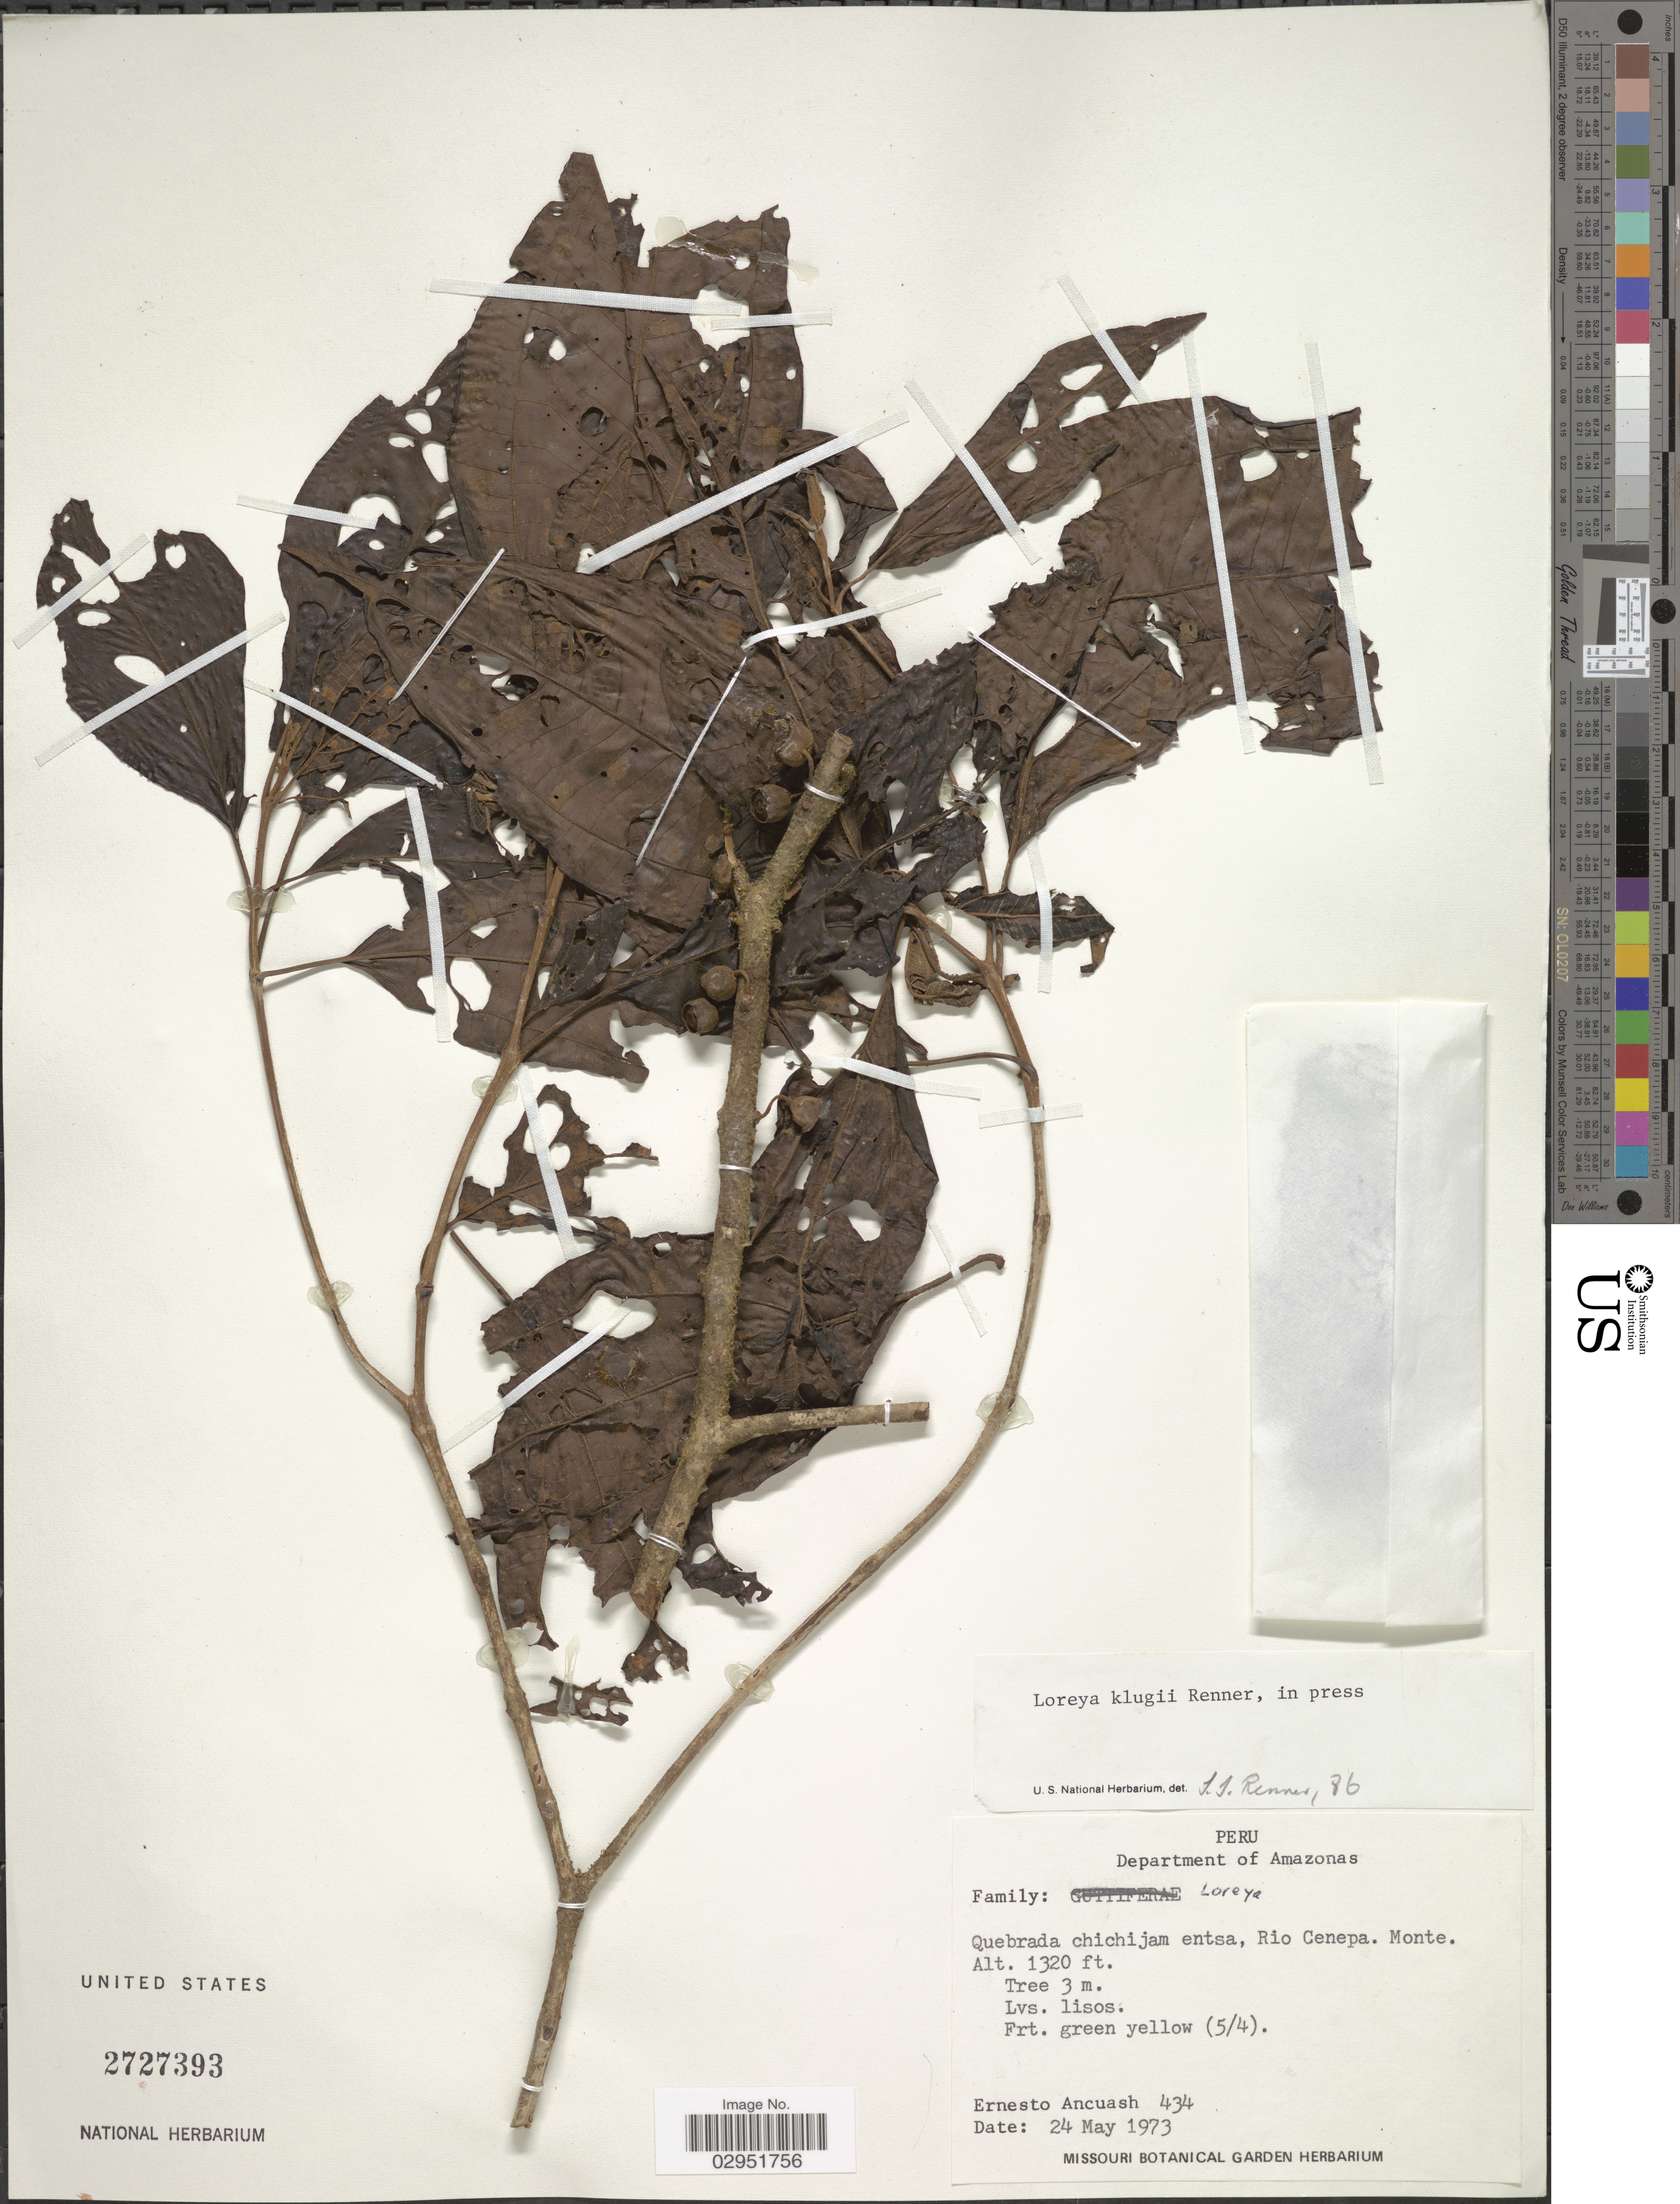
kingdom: Plantae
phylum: Tracheophyta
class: Magnoliopsida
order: Myrtales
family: Melastomataceae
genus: Bellucia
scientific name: Bellucia klugii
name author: (S.S. Renner) Penneys et al.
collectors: E. Ancuash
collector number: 434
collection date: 1973-05-24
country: Peru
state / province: Amazonas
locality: Department of Amazonas. Quebrada chichijam entsa, Rio Cenepa. Monte.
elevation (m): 402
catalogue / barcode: US 2727393